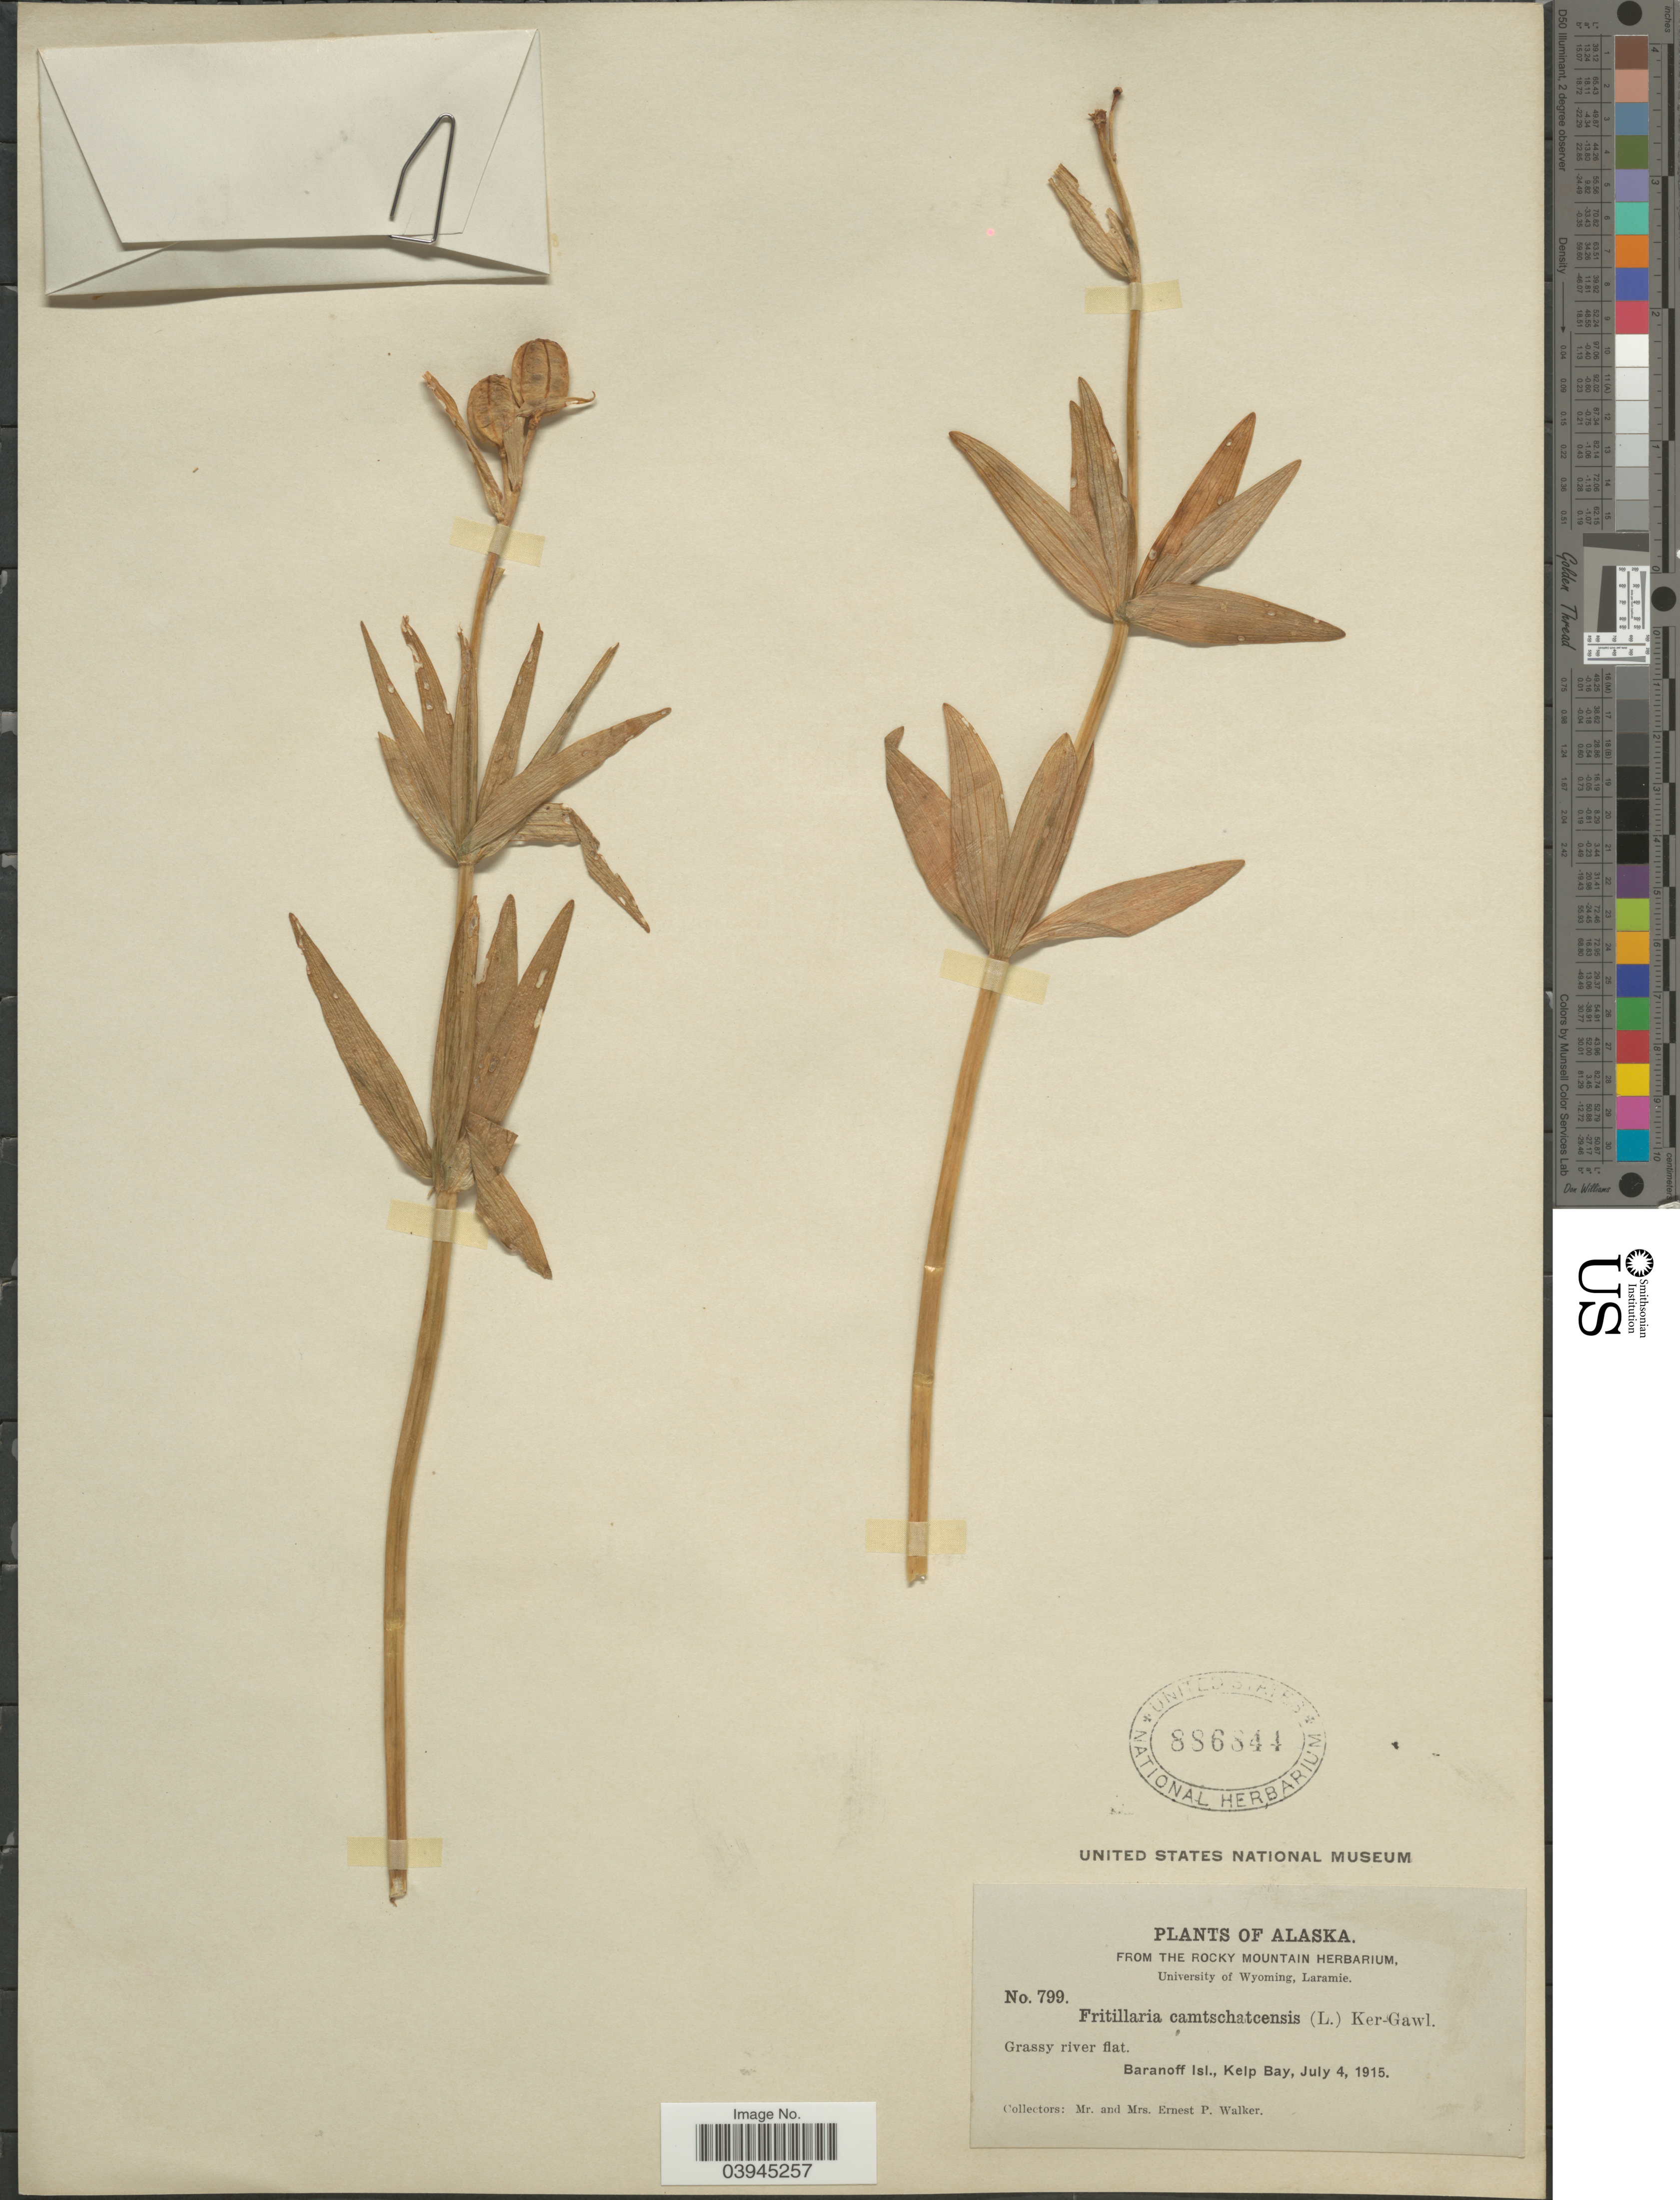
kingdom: Plantae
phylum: Tracheophyta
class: Liliopsida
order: Liliales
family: Liliaceae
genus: Fritillaria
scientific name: Fritillaria camschatcensis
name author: (L.) Ker Gawl.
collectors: E. P. Walker & E. Walker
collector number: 799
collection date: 1915-07-04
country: United States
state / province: Alaska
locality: Baranoff Isl., Kelp Bay.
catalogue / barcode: US 886844